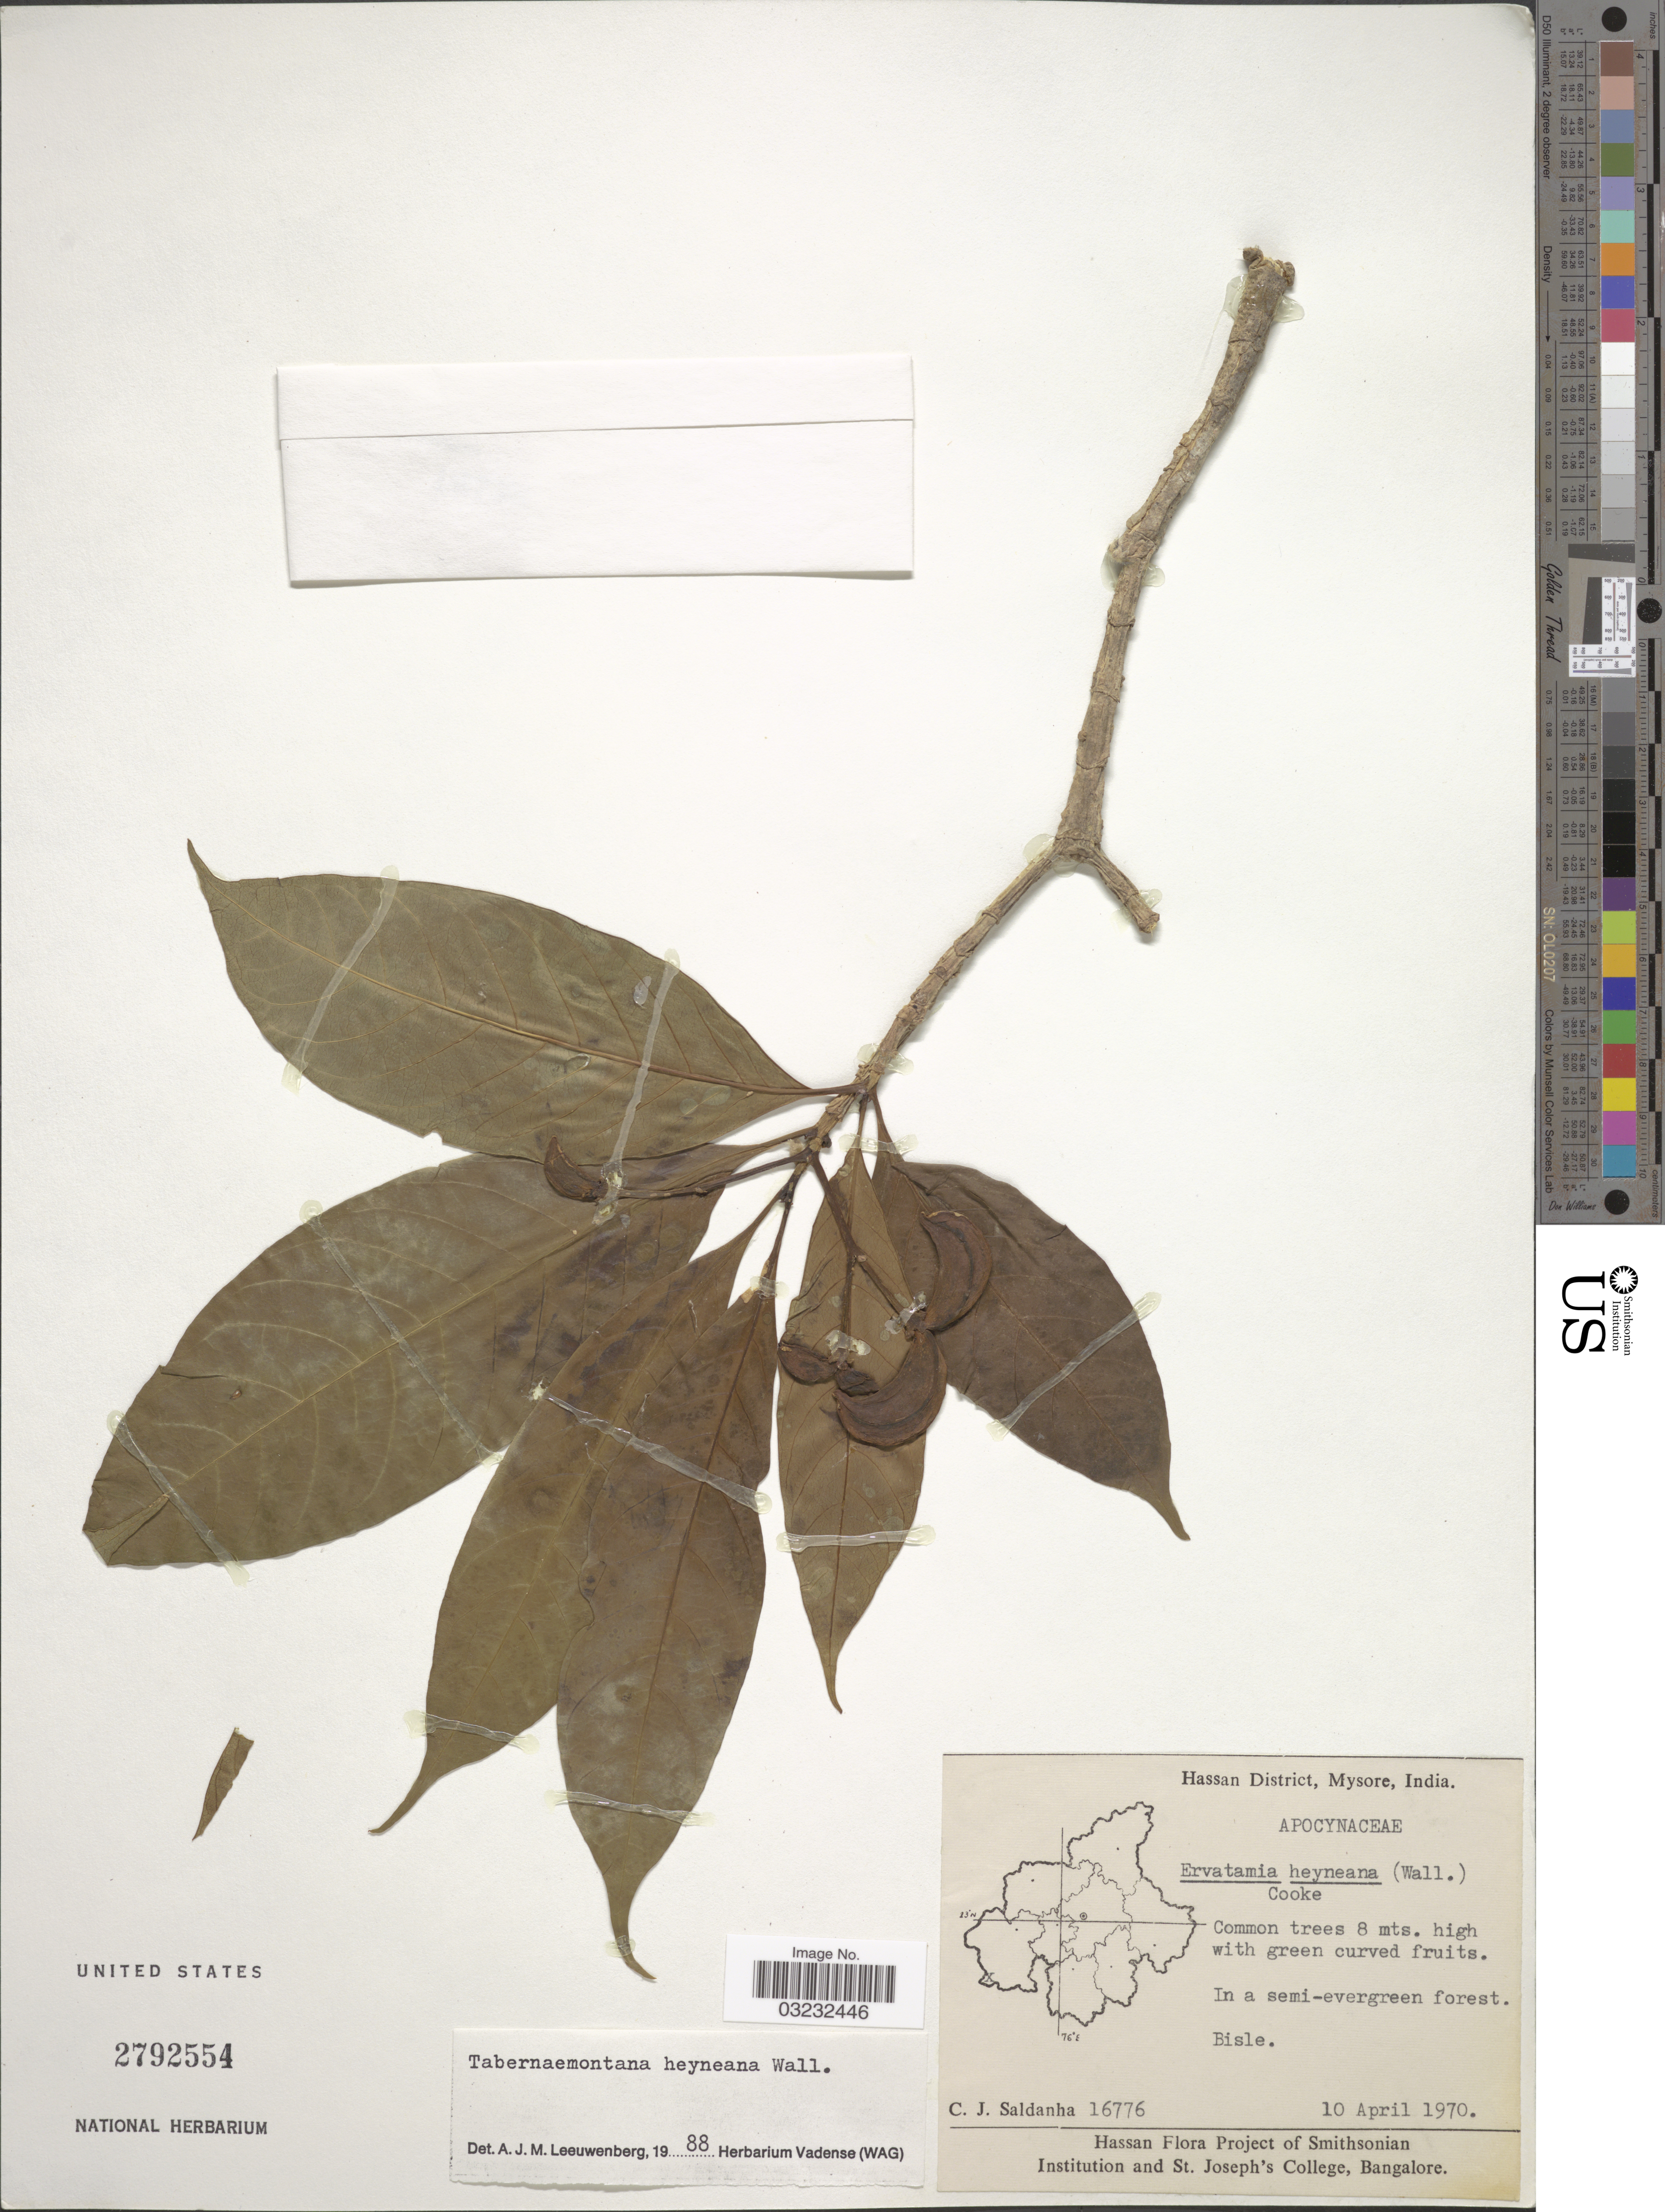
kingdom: Plantae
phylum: Tracheophyta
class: Magnoliopsida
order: Gentianales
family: Apocynaceae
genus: Tabernaemontana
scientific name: Tabernaemontana heyneana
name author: Wall.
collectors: C. J. Saldanha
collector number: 16776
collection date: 1970-04-10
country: India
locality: Hassan District, Mysore, Bisle.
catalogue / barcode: US 2792554